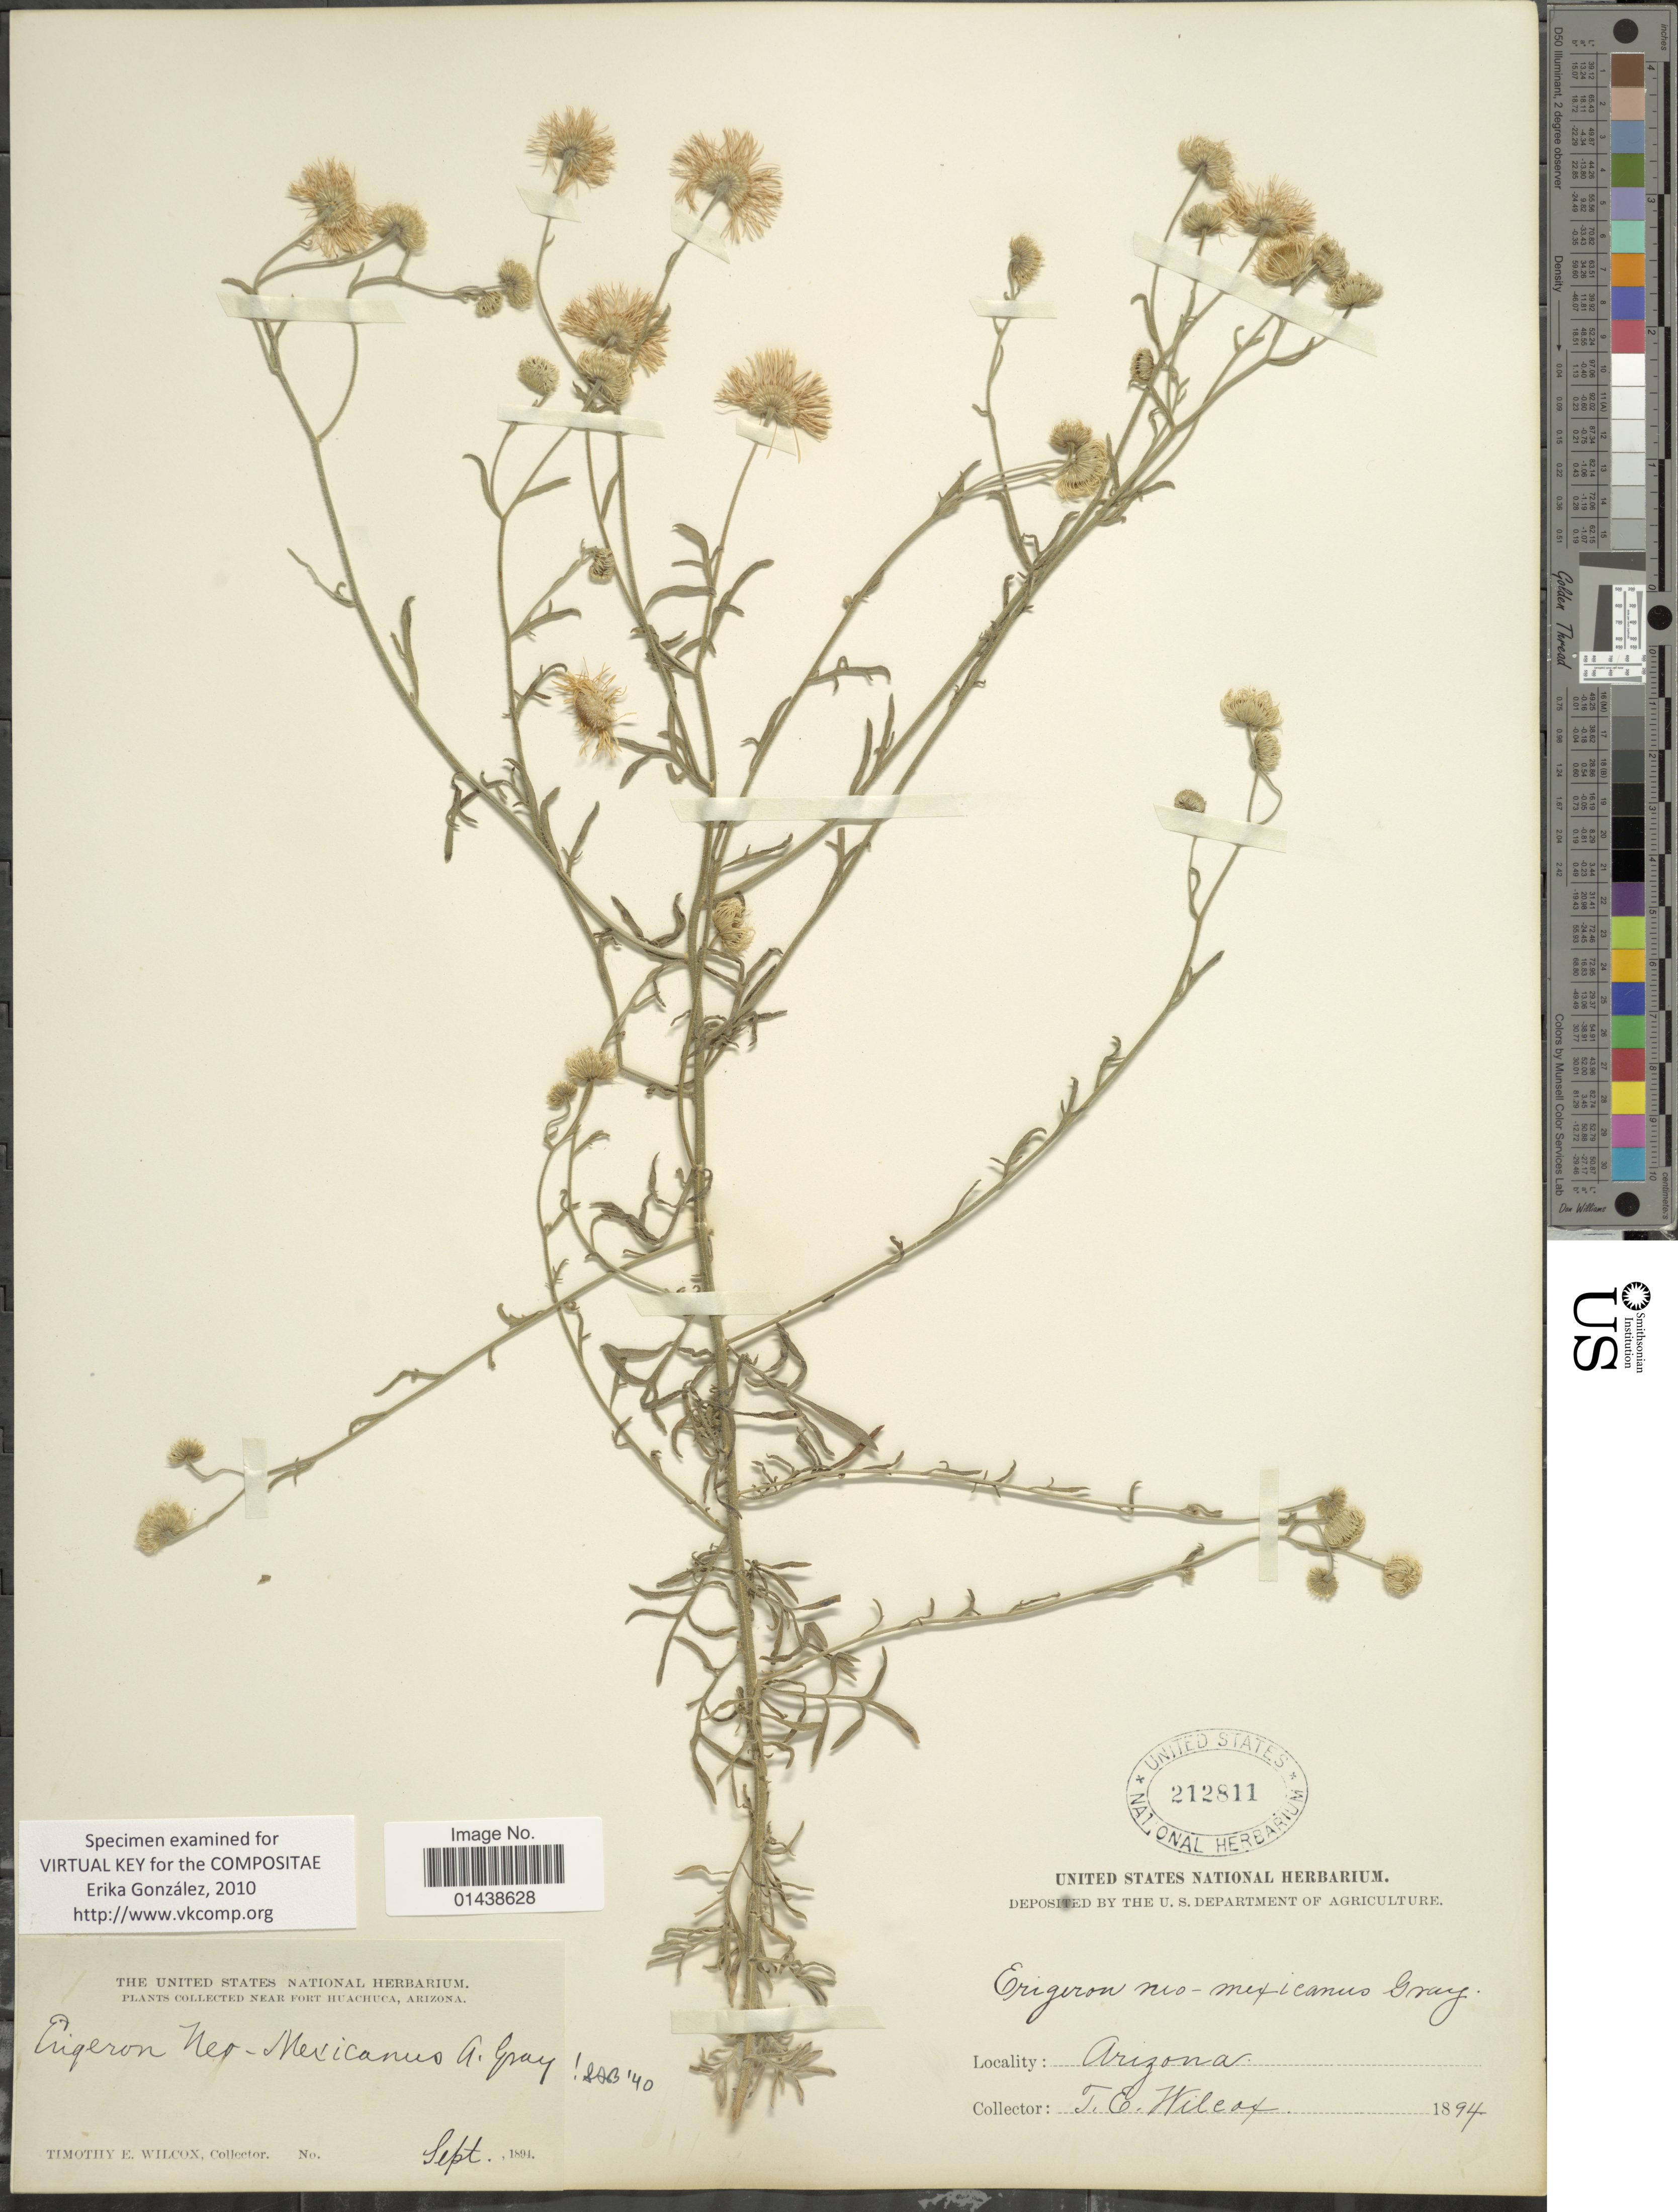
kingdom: Plantae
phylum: Tracheophyta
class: Magnoliopsida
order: Asterales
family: Asteraceae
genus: Erigeron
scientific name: Erigeron neomexicanus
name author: A. Gray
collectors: T. E. Wilcox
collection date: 1894-09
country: United States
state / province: Arizona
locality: Near Fort Huachuca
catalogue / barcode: US 212811